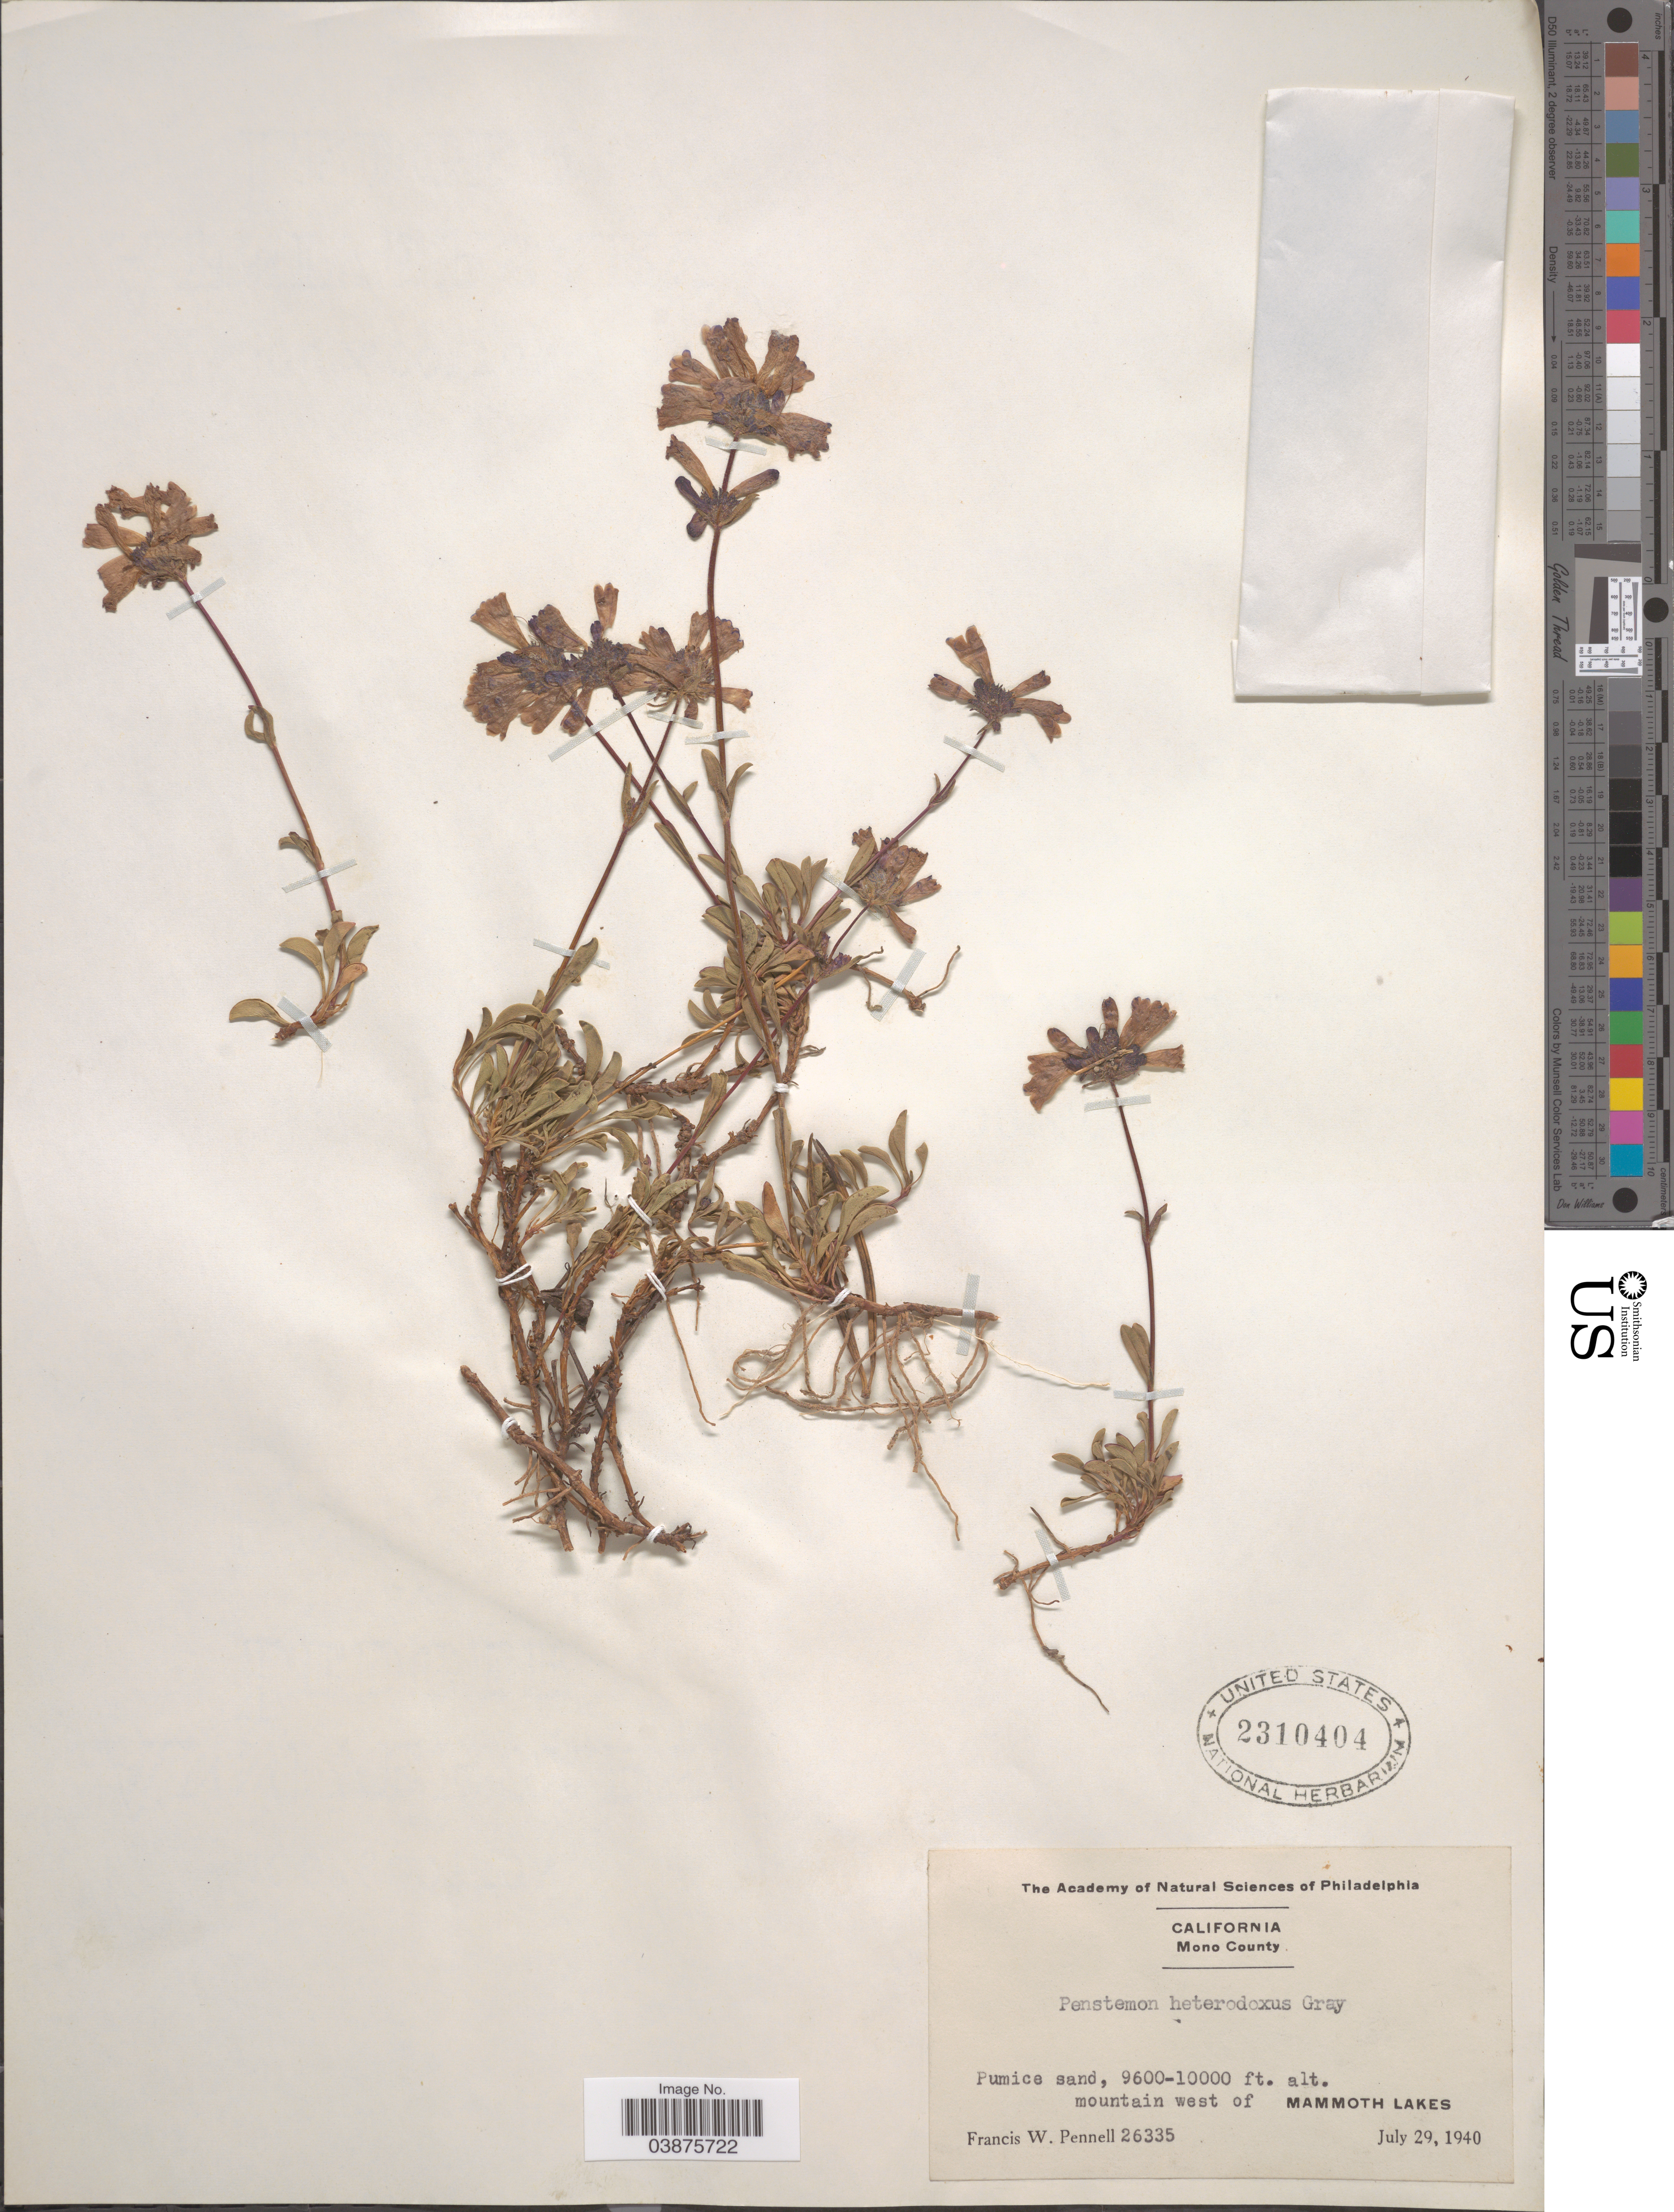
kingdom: Plantae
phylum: Tracheophyta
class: Magnoliopsida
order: Lamiales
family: Plantaginaceae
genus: Penstemon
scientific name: Penstemon heterodoxus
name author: A. Gray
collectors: F. W. Pennell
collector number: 26335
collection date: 1940-07-29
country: United States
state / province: California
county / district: Mono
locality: Mono County. Mountain west of Mammoth Lakes.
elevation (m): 2926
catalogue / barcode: US 2310404